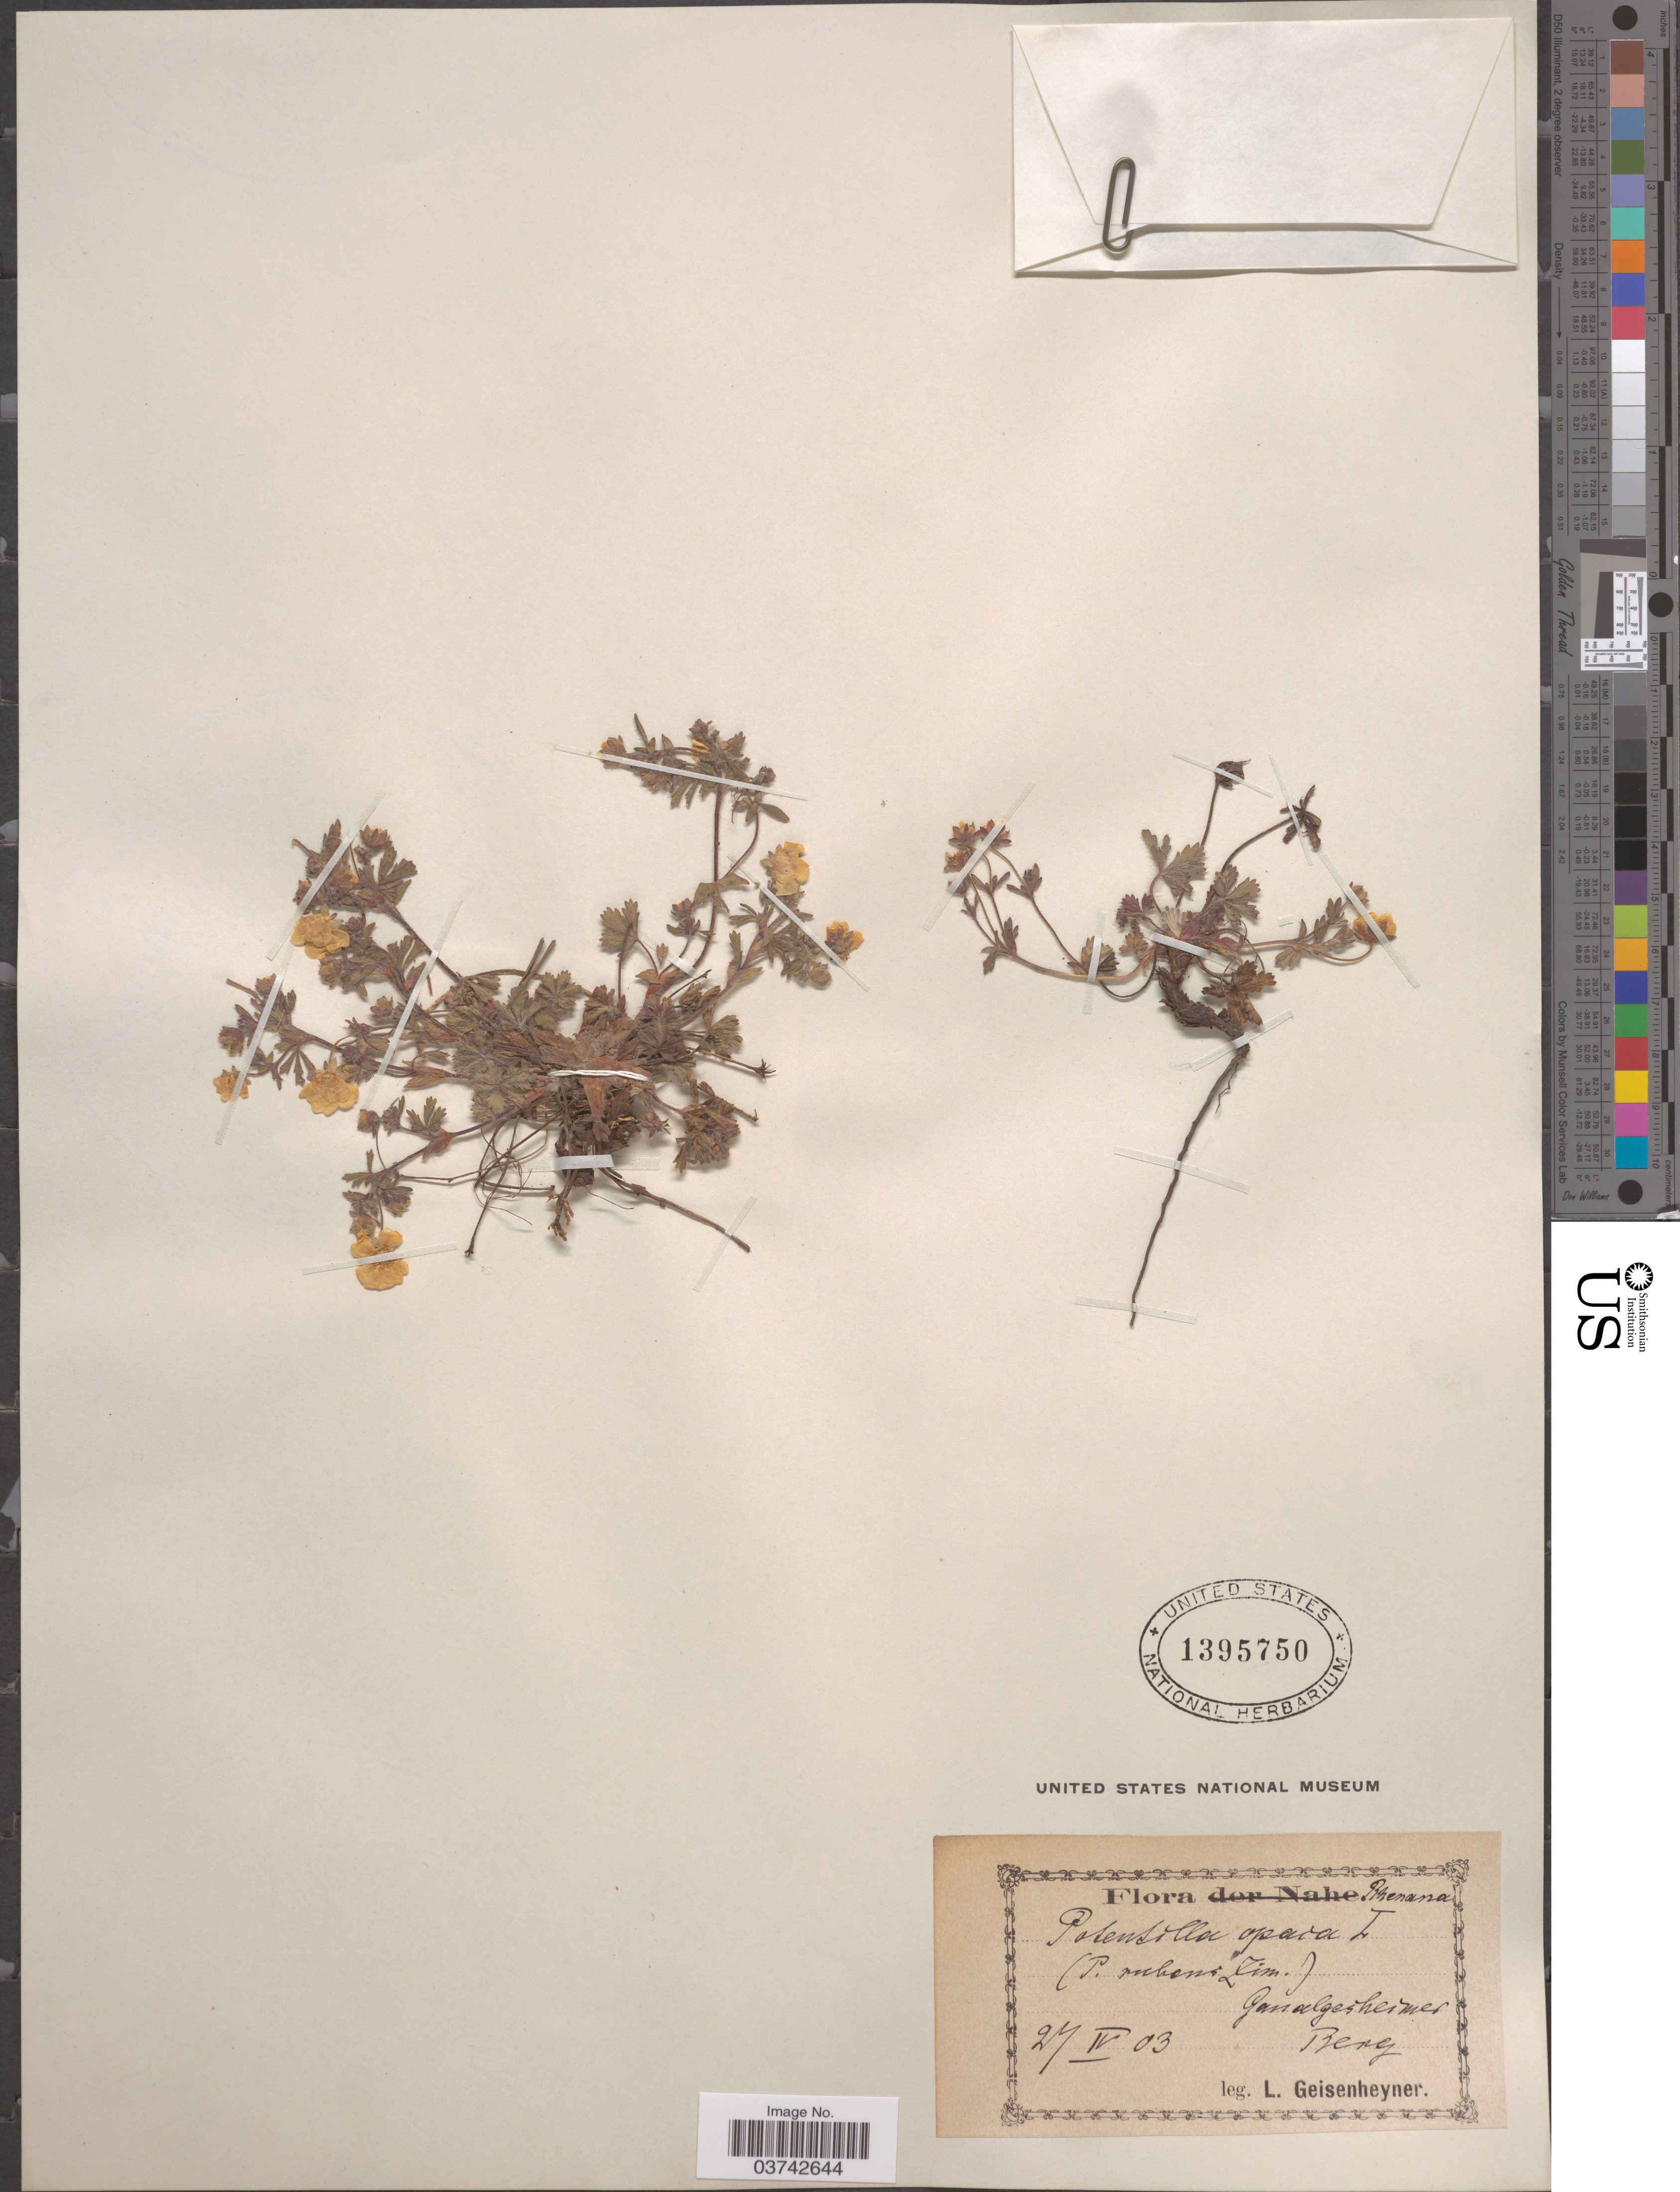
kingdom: Plantae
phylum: Tracheophyta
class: Magnoliopsida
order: Rosales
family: Rosaceae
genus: Potentilla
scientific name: Potentilla opaca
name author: L.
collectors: L. Geisenheyner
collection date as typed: Transcribed d/m/y: 27/4/3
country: Germany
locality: Rhenana, Gaualgesheimer, Berg.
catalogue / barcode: US 1395750